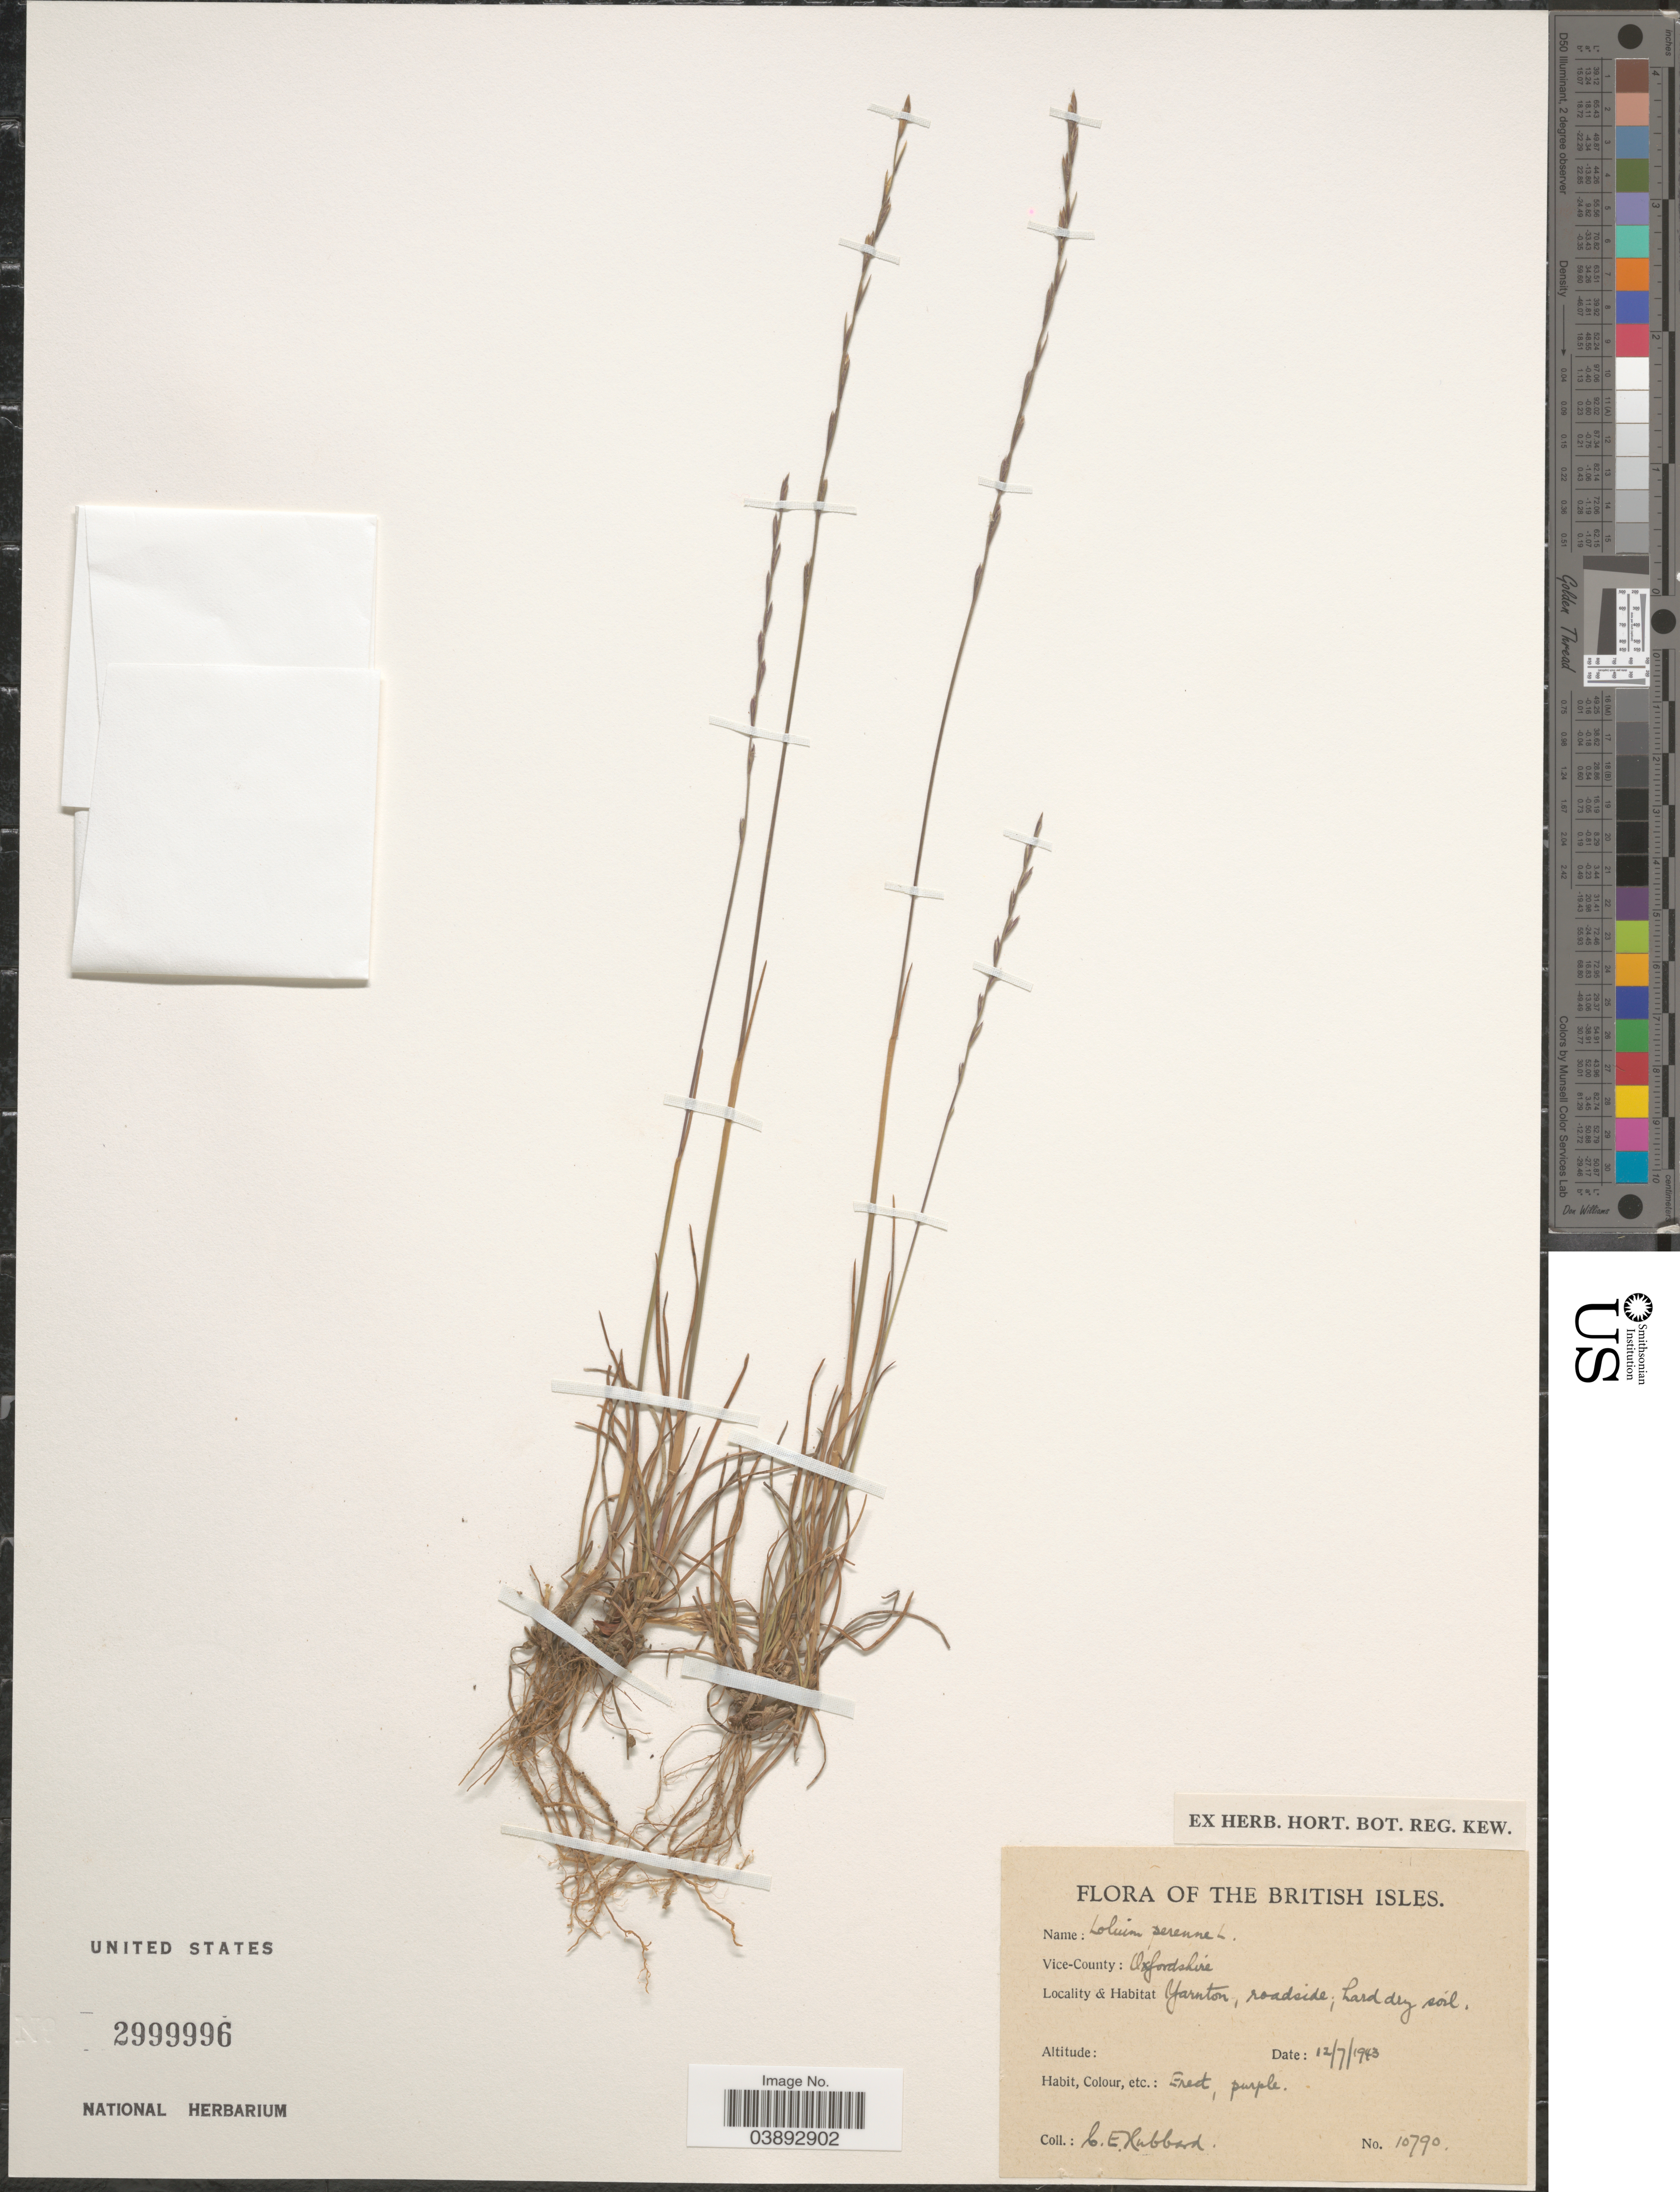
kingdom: Plantae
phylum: Tracheophyta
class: Liliopsida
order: Poales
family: Poaceae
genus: Lolium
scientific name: Lolium perenne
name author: L.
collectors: C. E. Hubbard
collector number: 10790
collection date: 1943-07-12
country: United Kingdom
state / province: England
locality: The British Isles. Vice-County: Oxfordshire. Yarnton, roadside; hard dry soil.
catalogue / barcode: US 2999996